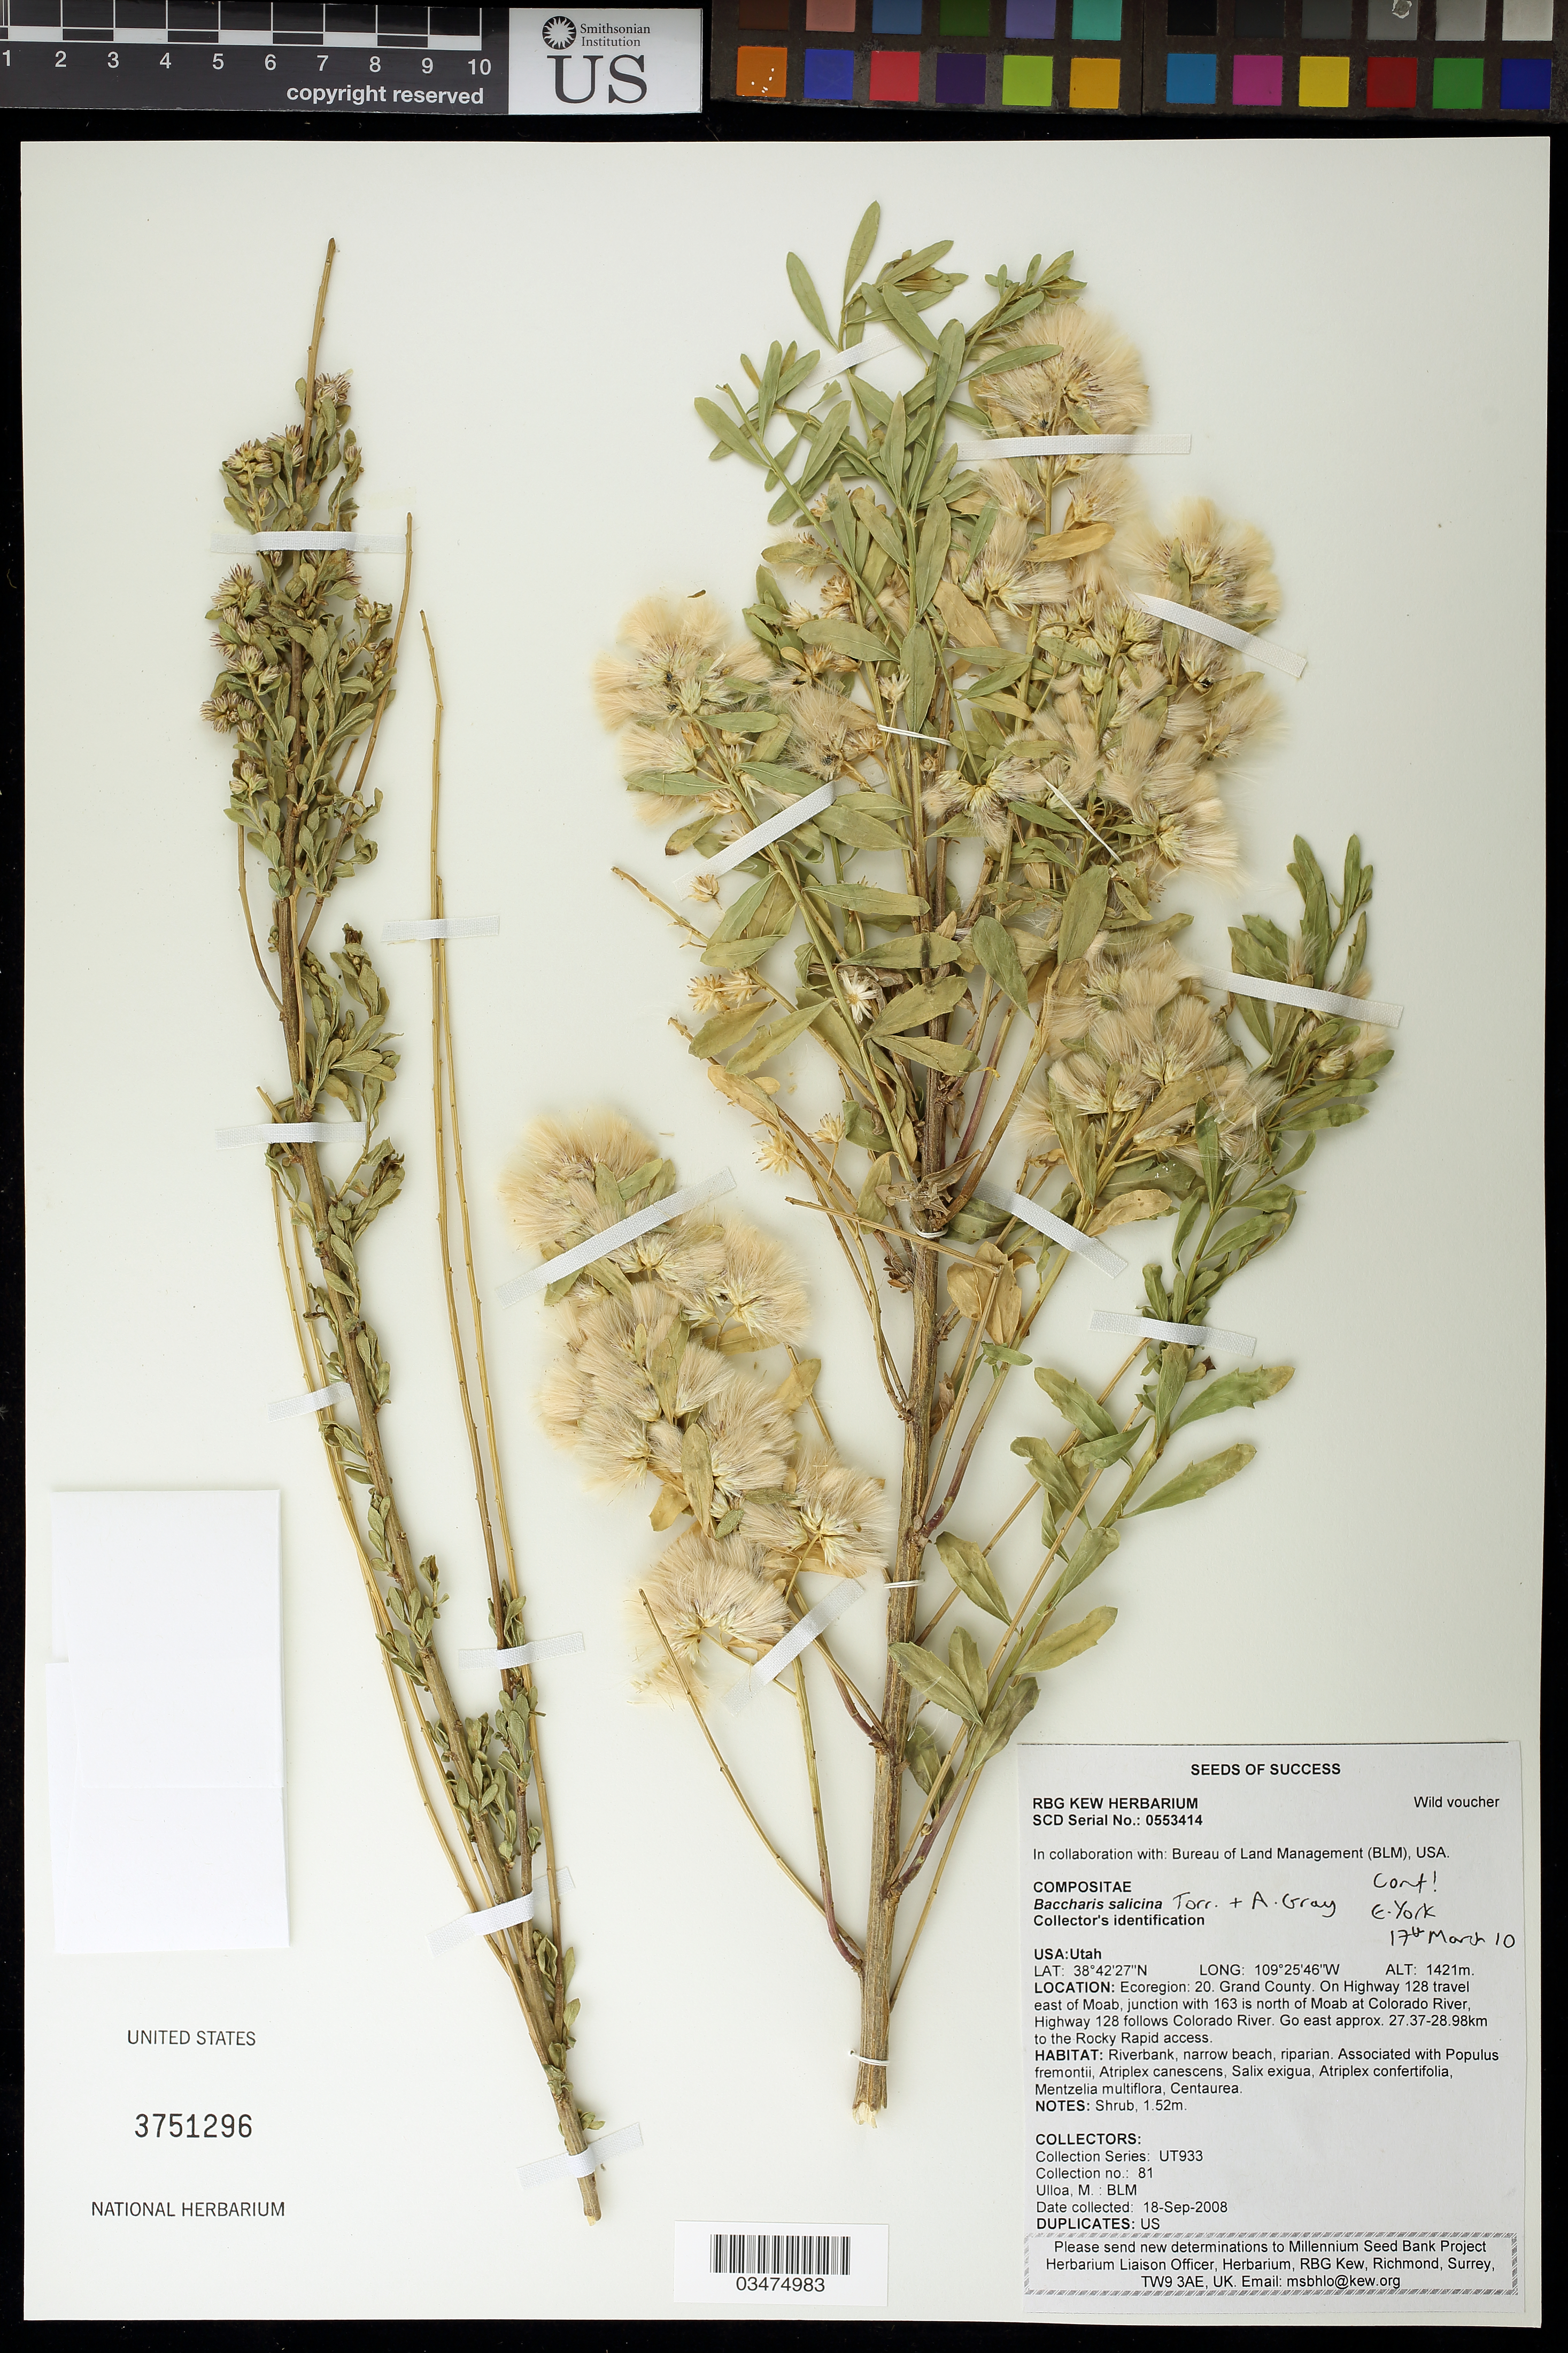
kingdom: Plantae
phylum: Tracheophyta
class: Magnoliopsida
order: Asterales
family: Asteraceae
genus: Baccharis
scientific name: Baccharis salicina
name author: Torr. & A. Gray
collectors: M. Ulloa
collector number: UT933-81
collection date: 2008-09-18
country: United States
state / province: Utah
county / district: Grand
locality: Rocky Rapid access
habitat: Riverbank, narrow beach, ripariam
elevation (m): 1421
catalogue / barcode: US 3751296